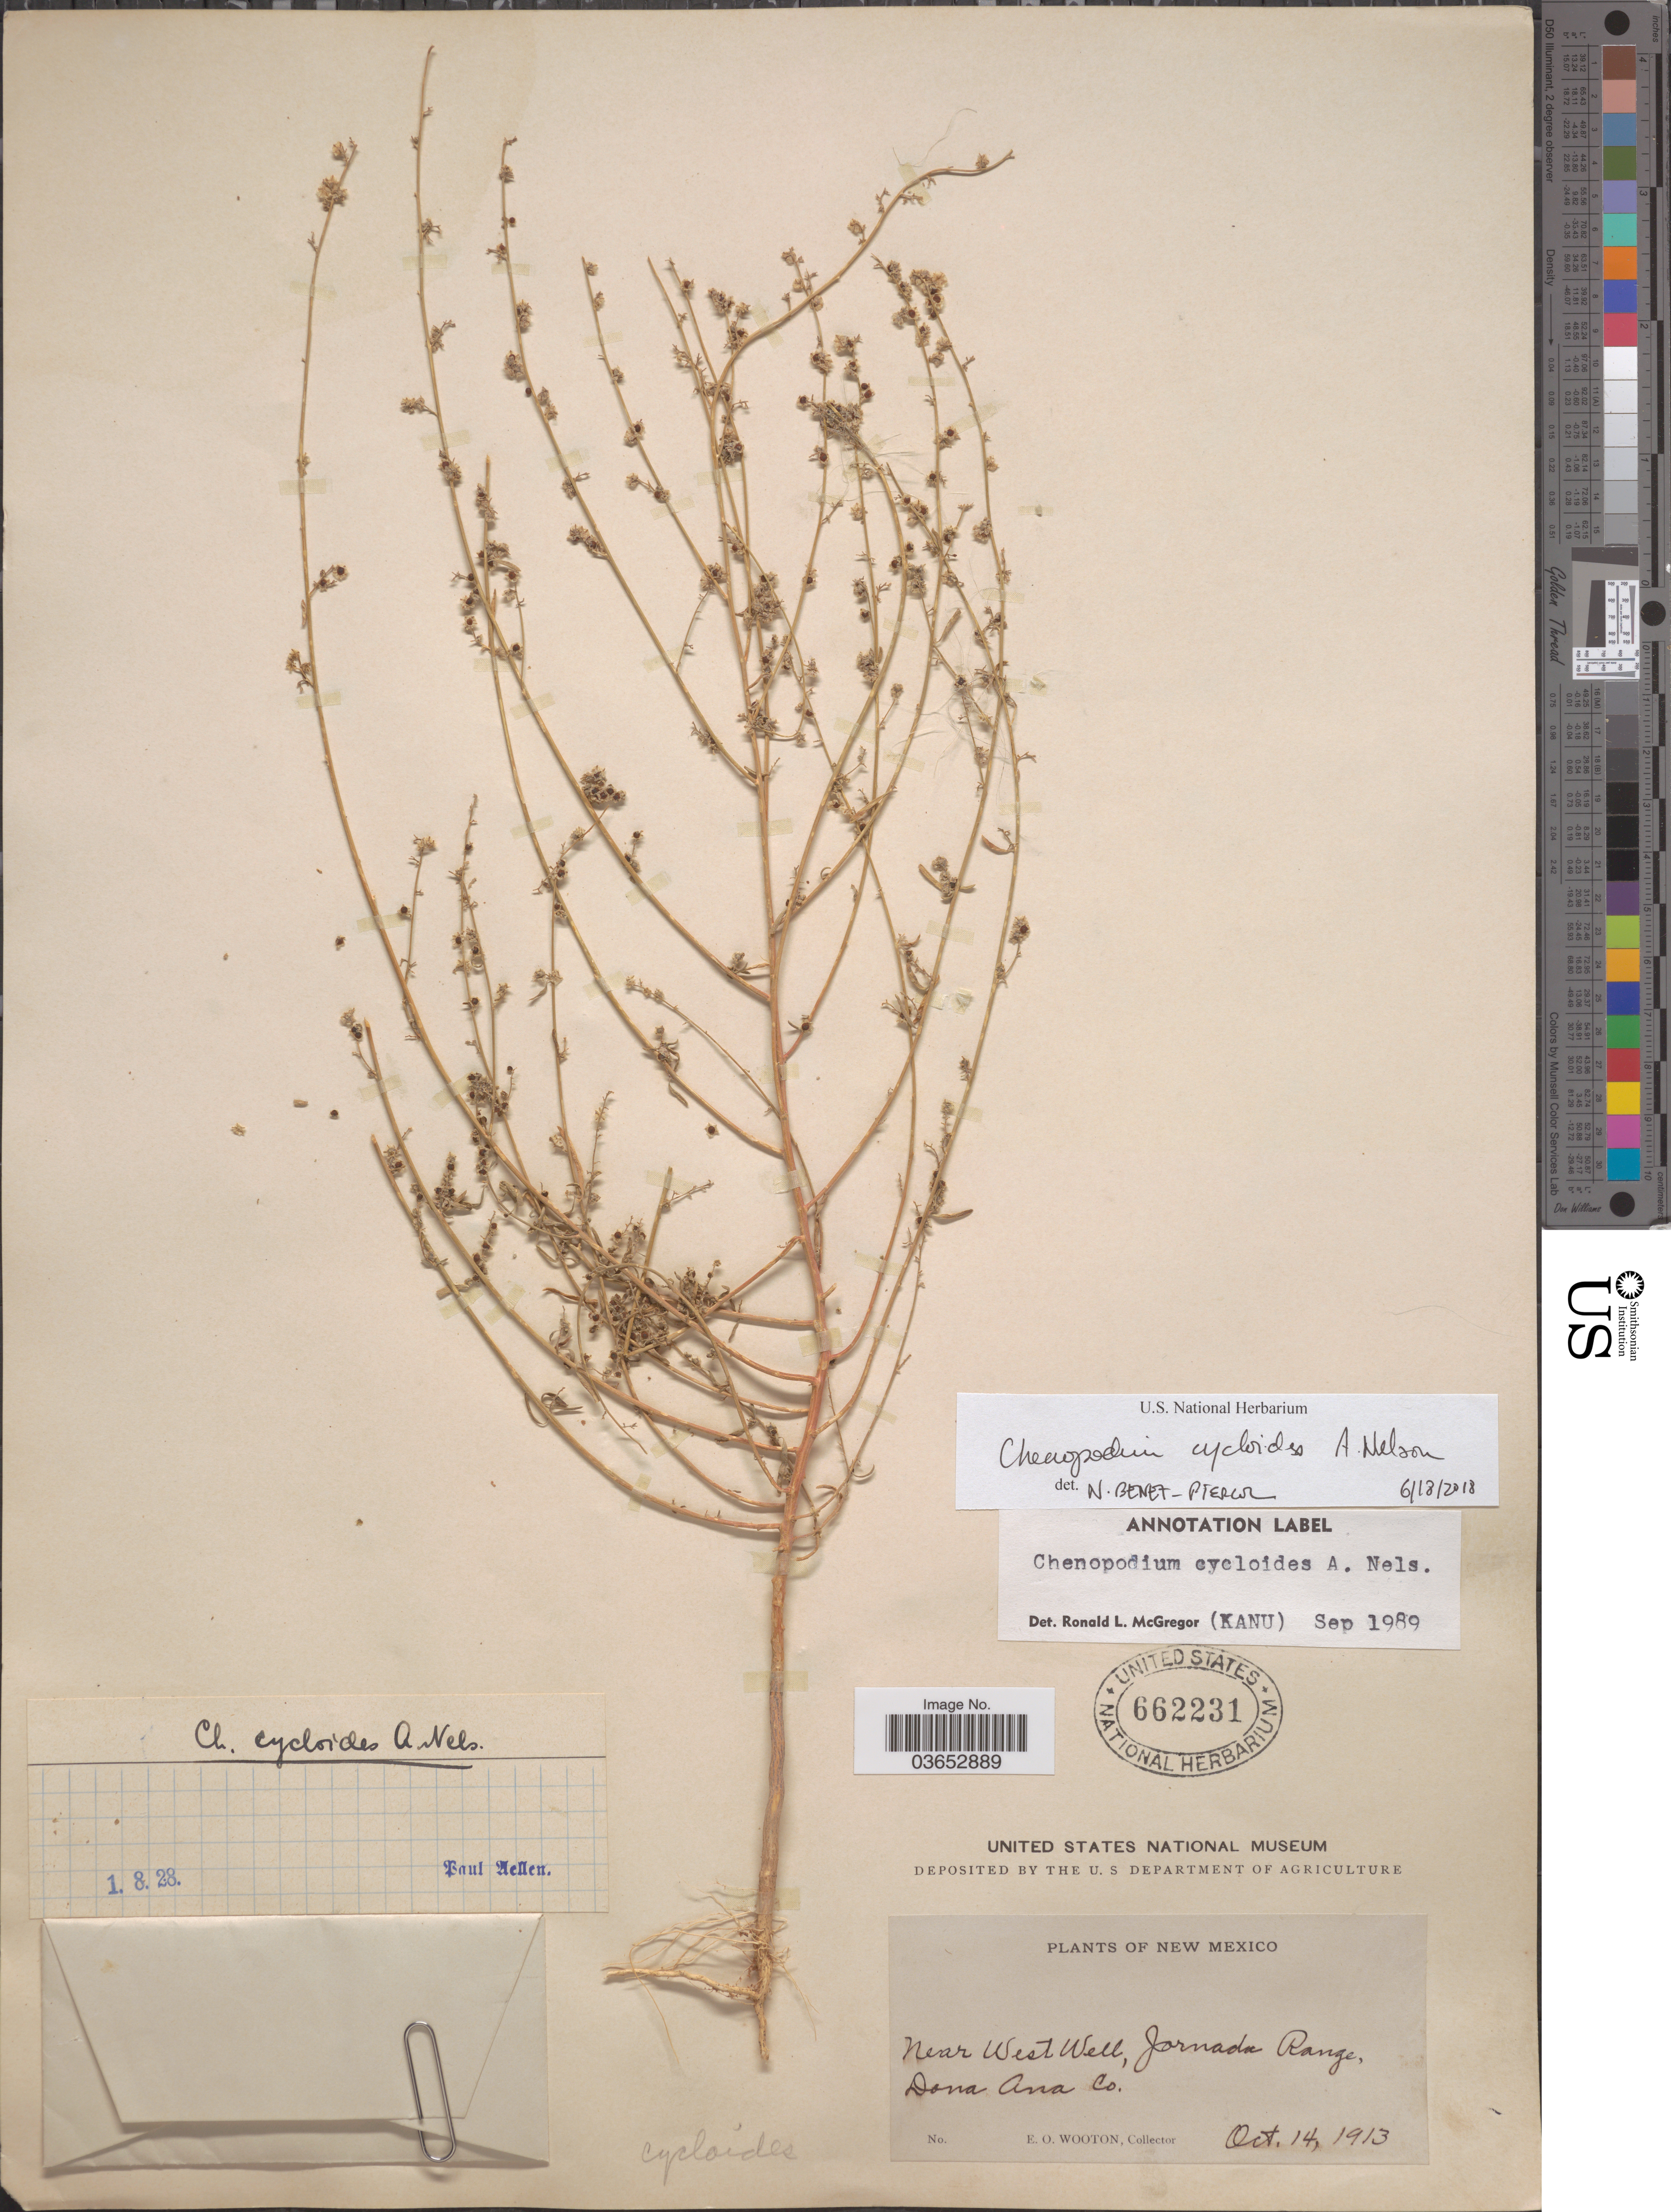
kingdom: Plantae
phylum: Tracheophyta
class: Magnoliopsida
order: Caryophyllales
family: Amaranthaceae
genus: Chenopodium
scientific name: Chenopodium cycloides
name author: A. Nelson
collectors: E. O. Wooton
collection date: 1913-10-14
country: United States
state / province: New Mexico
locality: Near West Well, Jornada Range, Dona Ana Co.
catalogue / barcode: US 662231